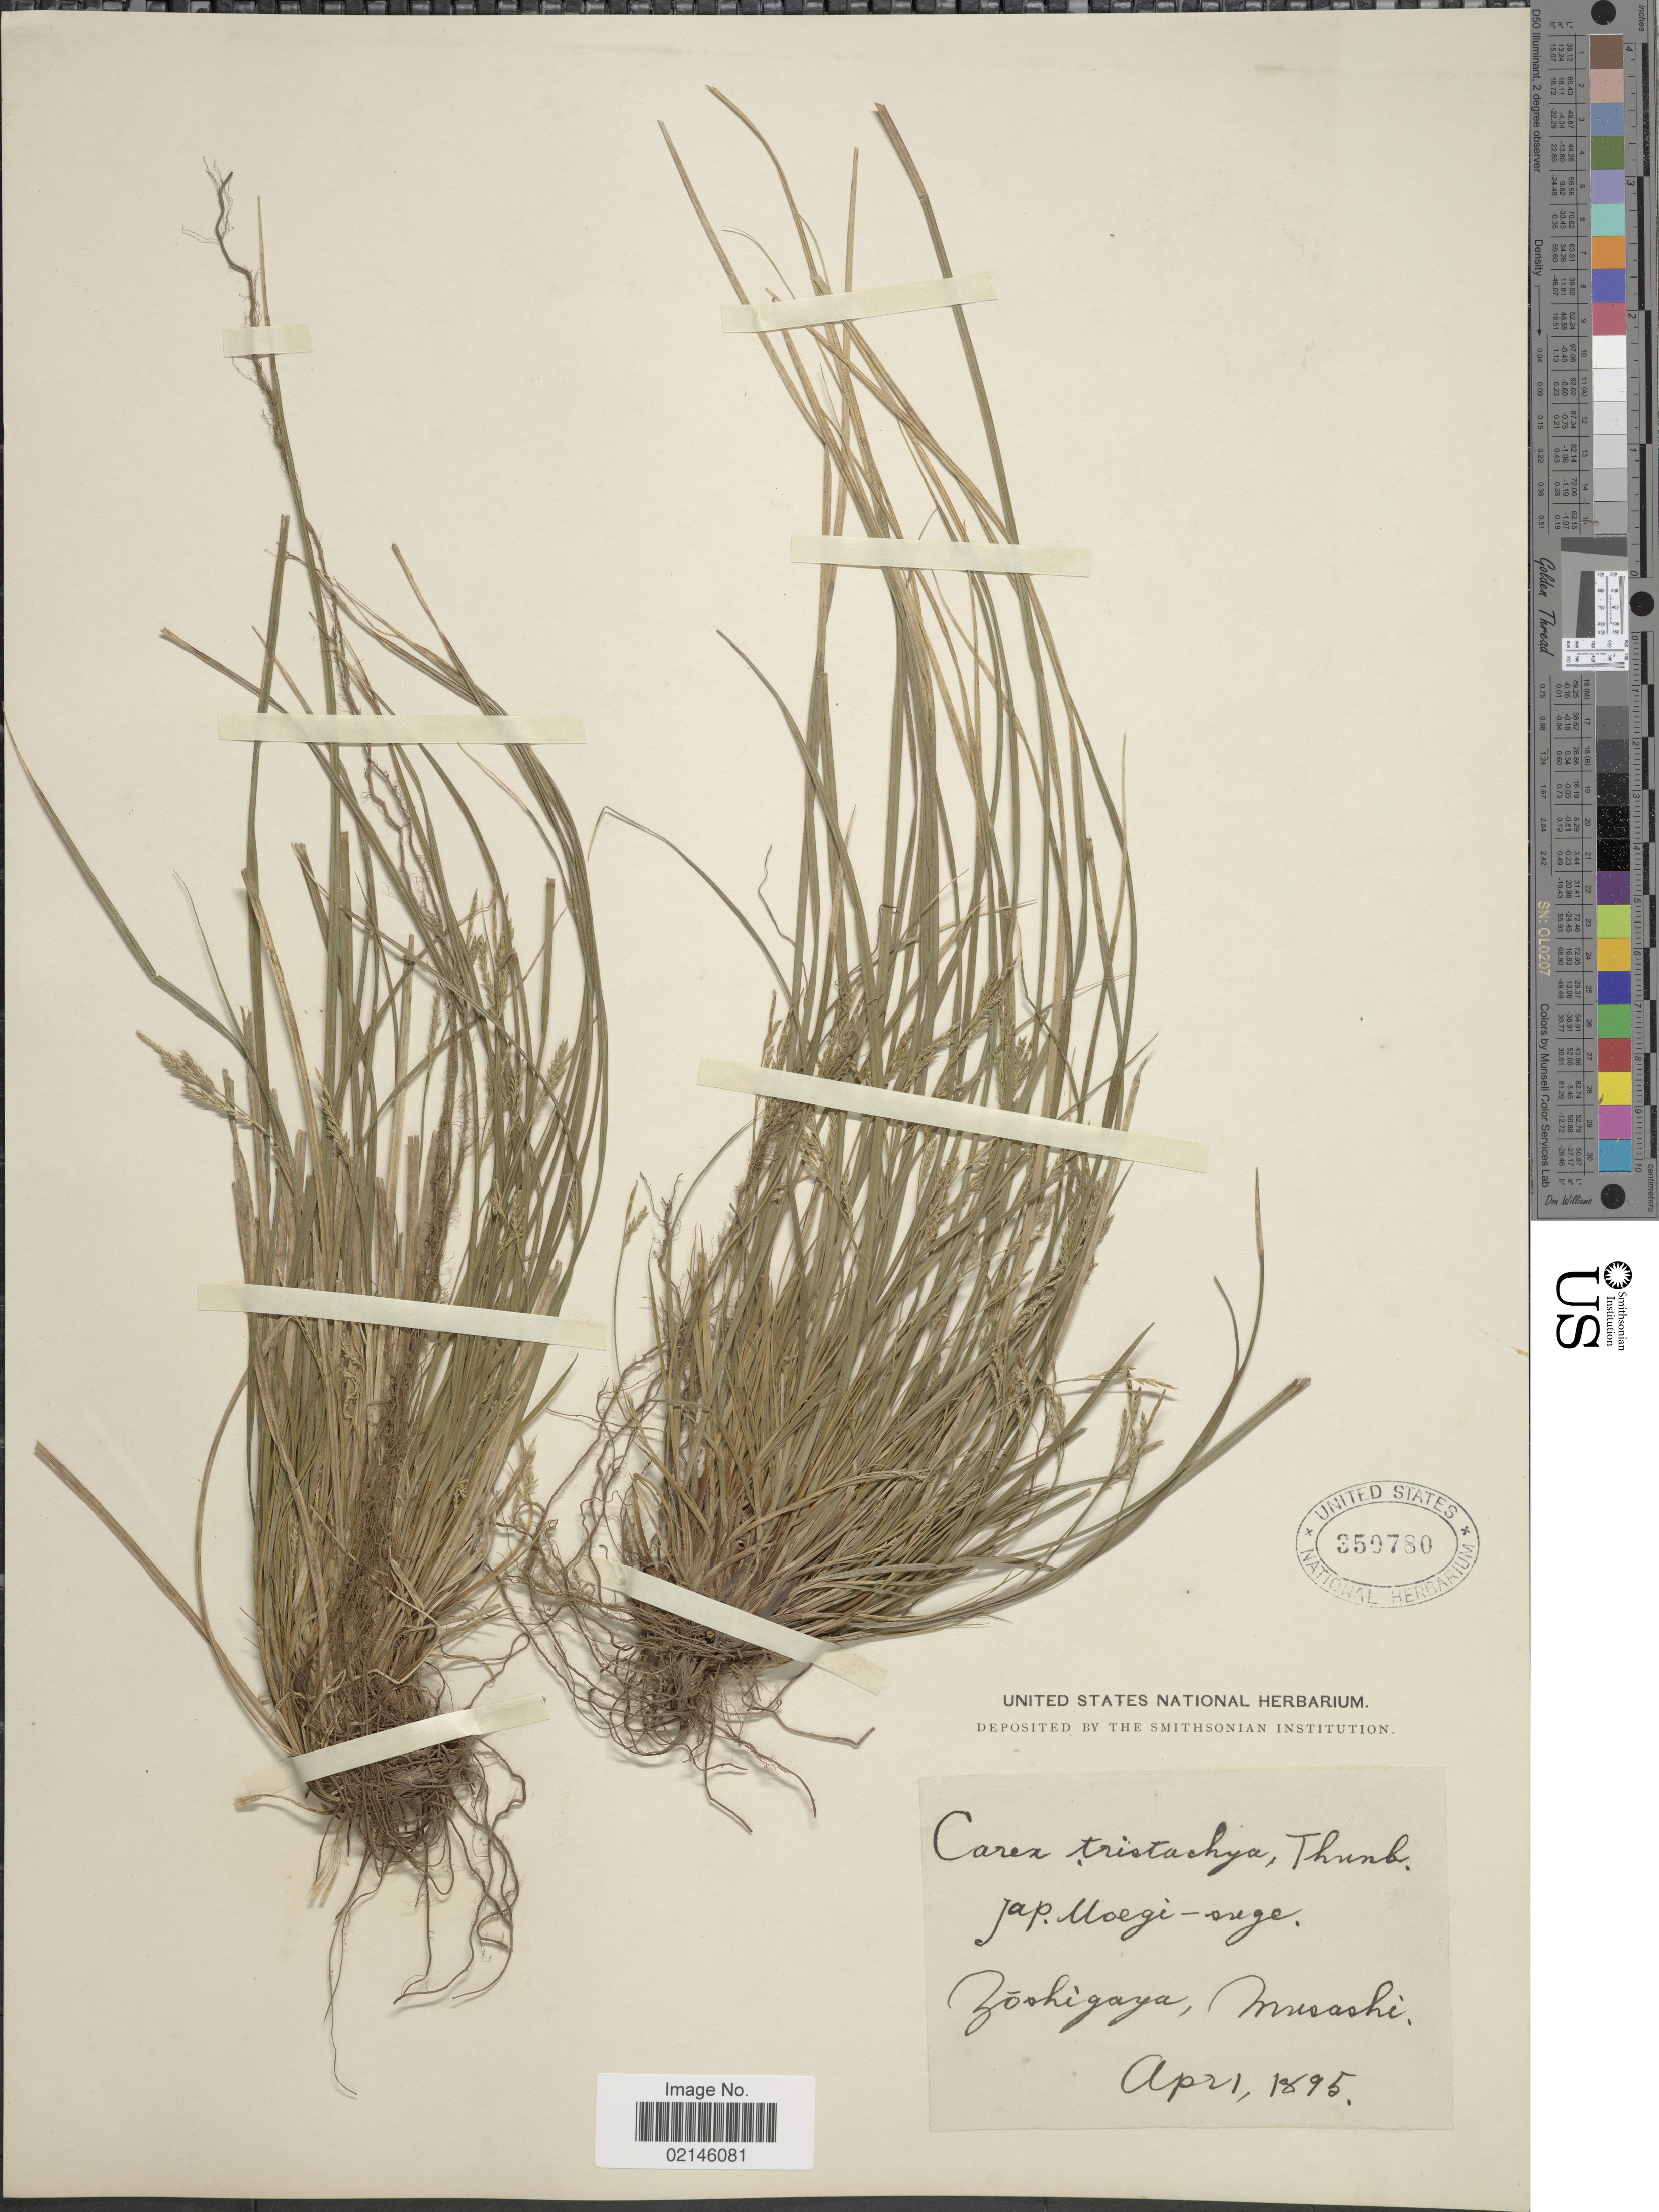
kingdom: Plantae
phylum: Tracheophyta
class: Liliopsida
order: Poales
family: Cyperaceae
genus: Carex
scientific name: Carex tristachya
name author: Thunb.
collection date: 1895-04-01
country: Japan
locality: Zoshigaya, Musashi.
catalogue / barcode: US 350780